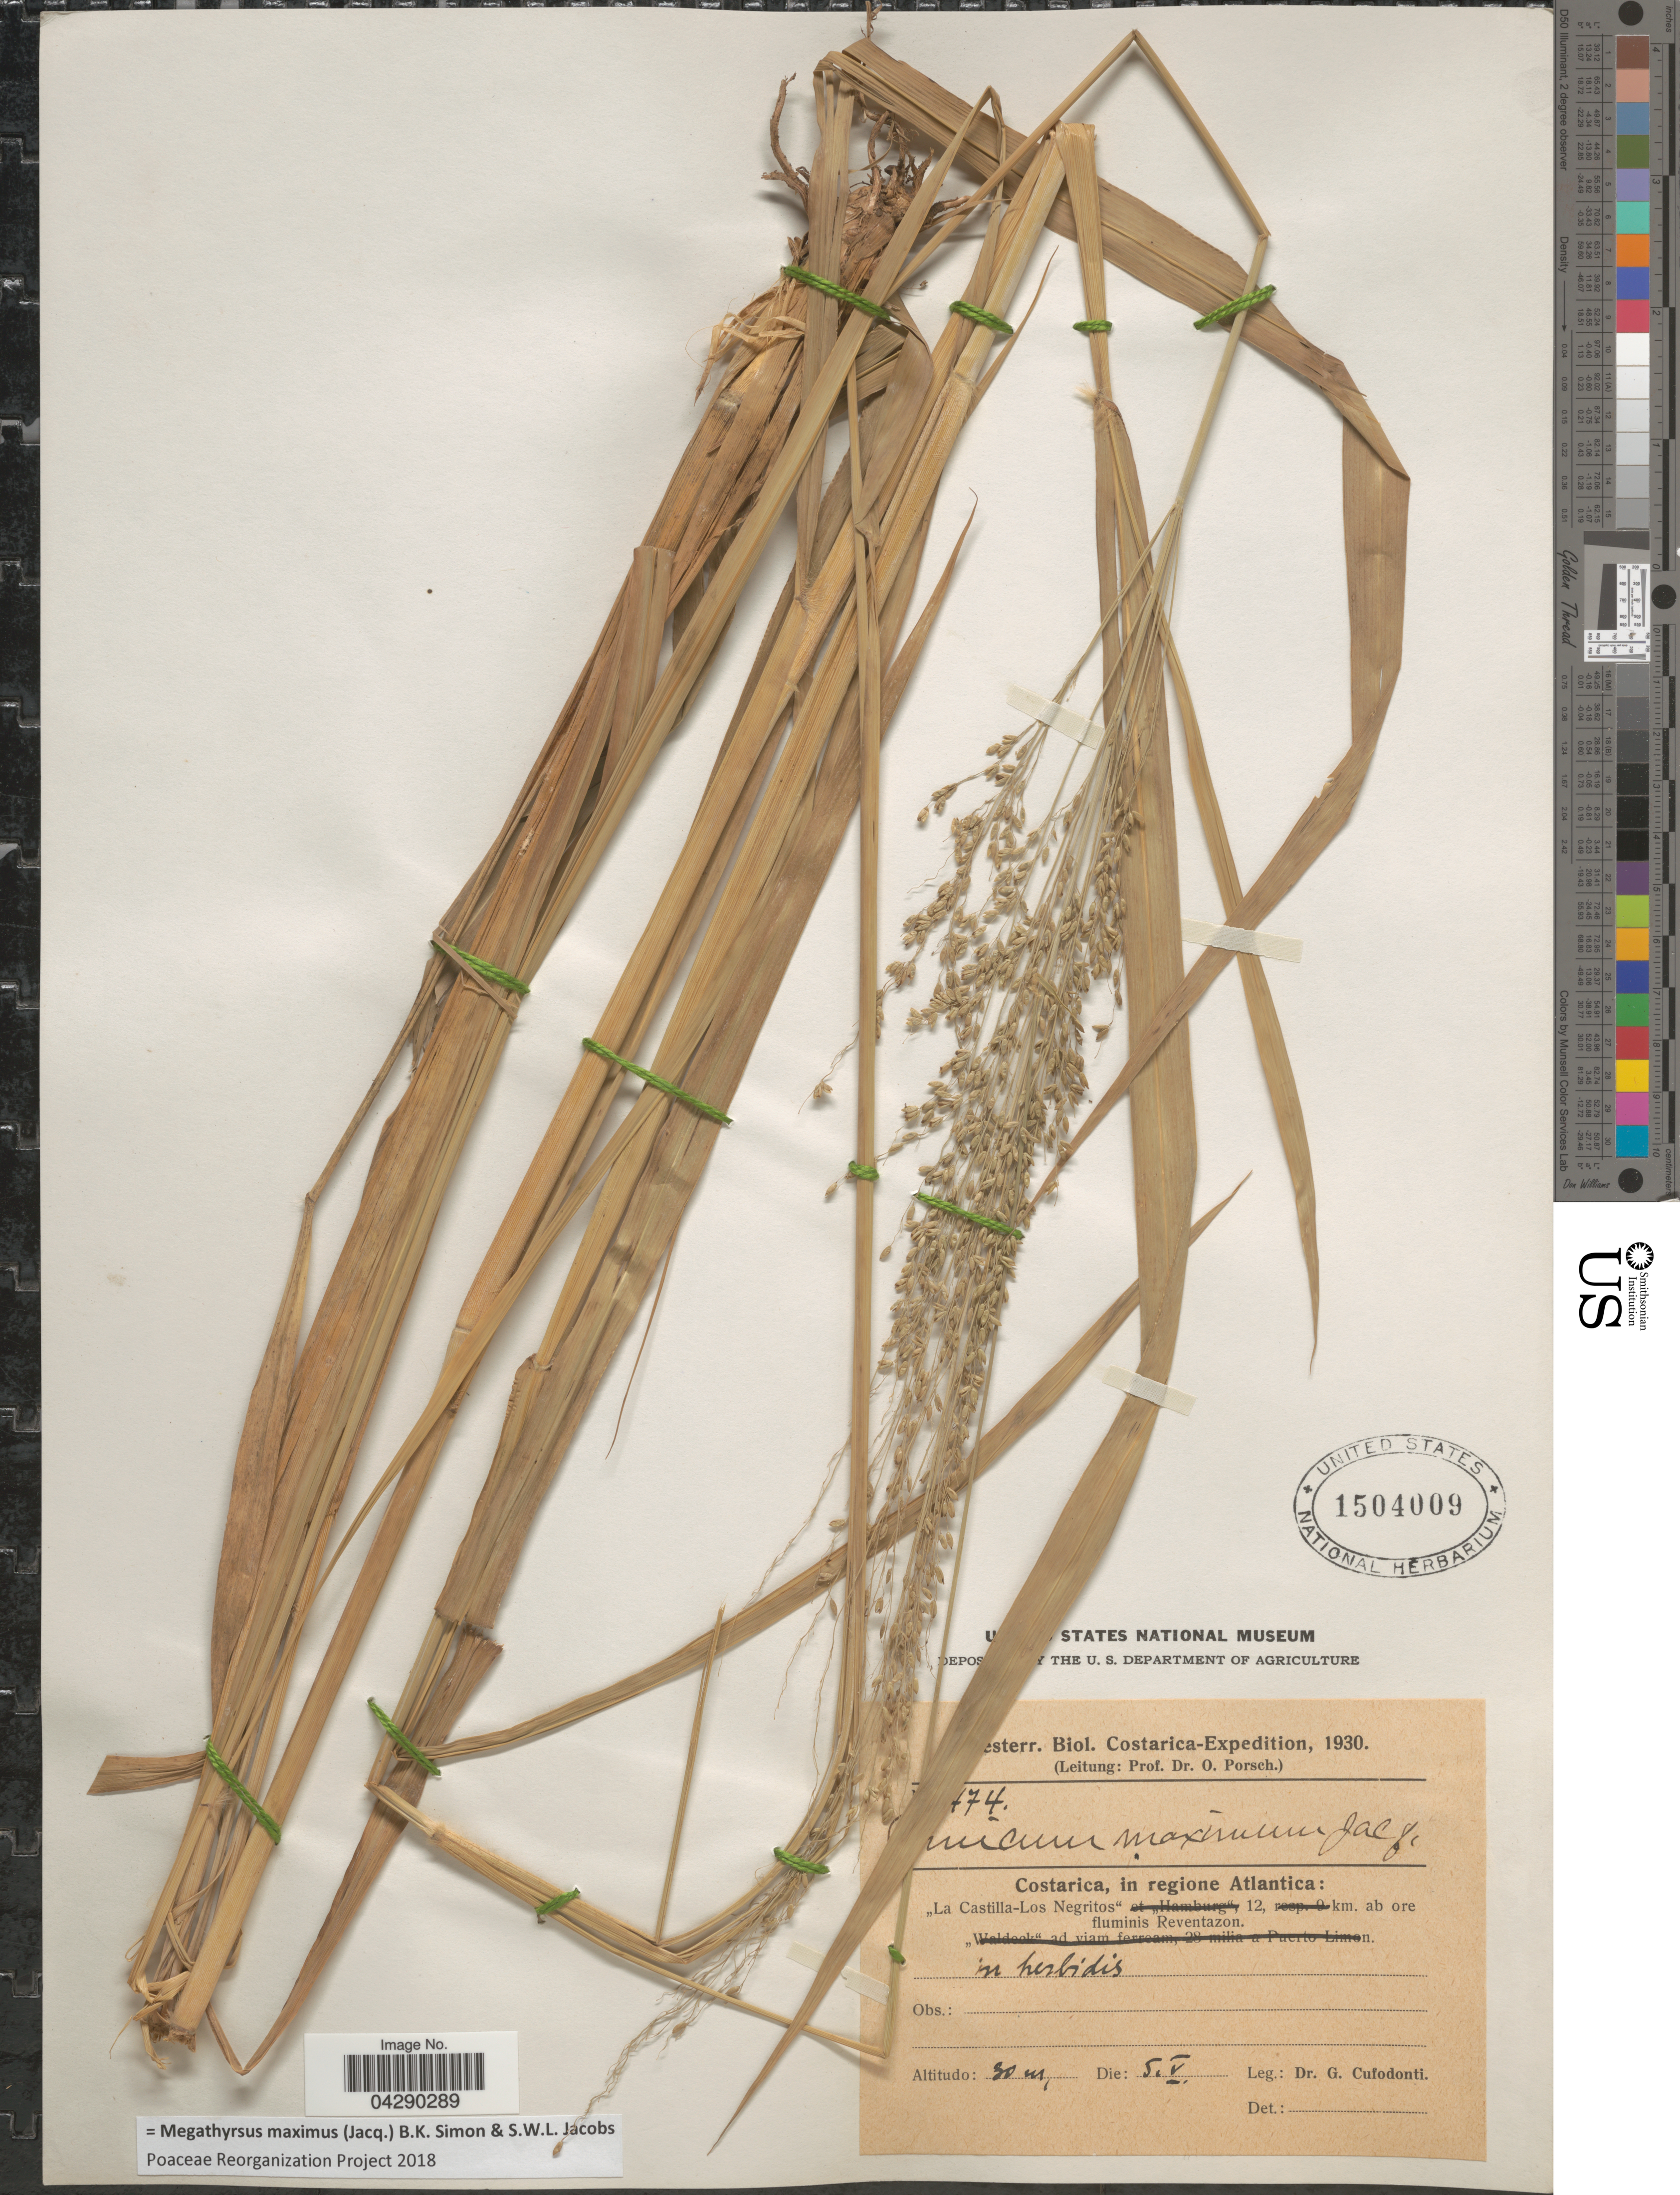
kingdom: Plantae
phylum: Tracheophyta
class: Liliopsida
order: Poales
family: Poaceae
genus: Megathyrsus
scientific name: Megathyrsus maximus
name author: (Jacq.) B.K. Simon & S.W.L. Jacobs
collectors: G. Cufodontis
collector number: !74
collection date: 1930-05-05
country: Costa Rica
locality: Costarica, in regione Atlantica: "La Castilla-Los Negritos" 12 km. ab ore fluminis Reventazon.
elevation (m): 30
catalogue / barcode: US 1504009